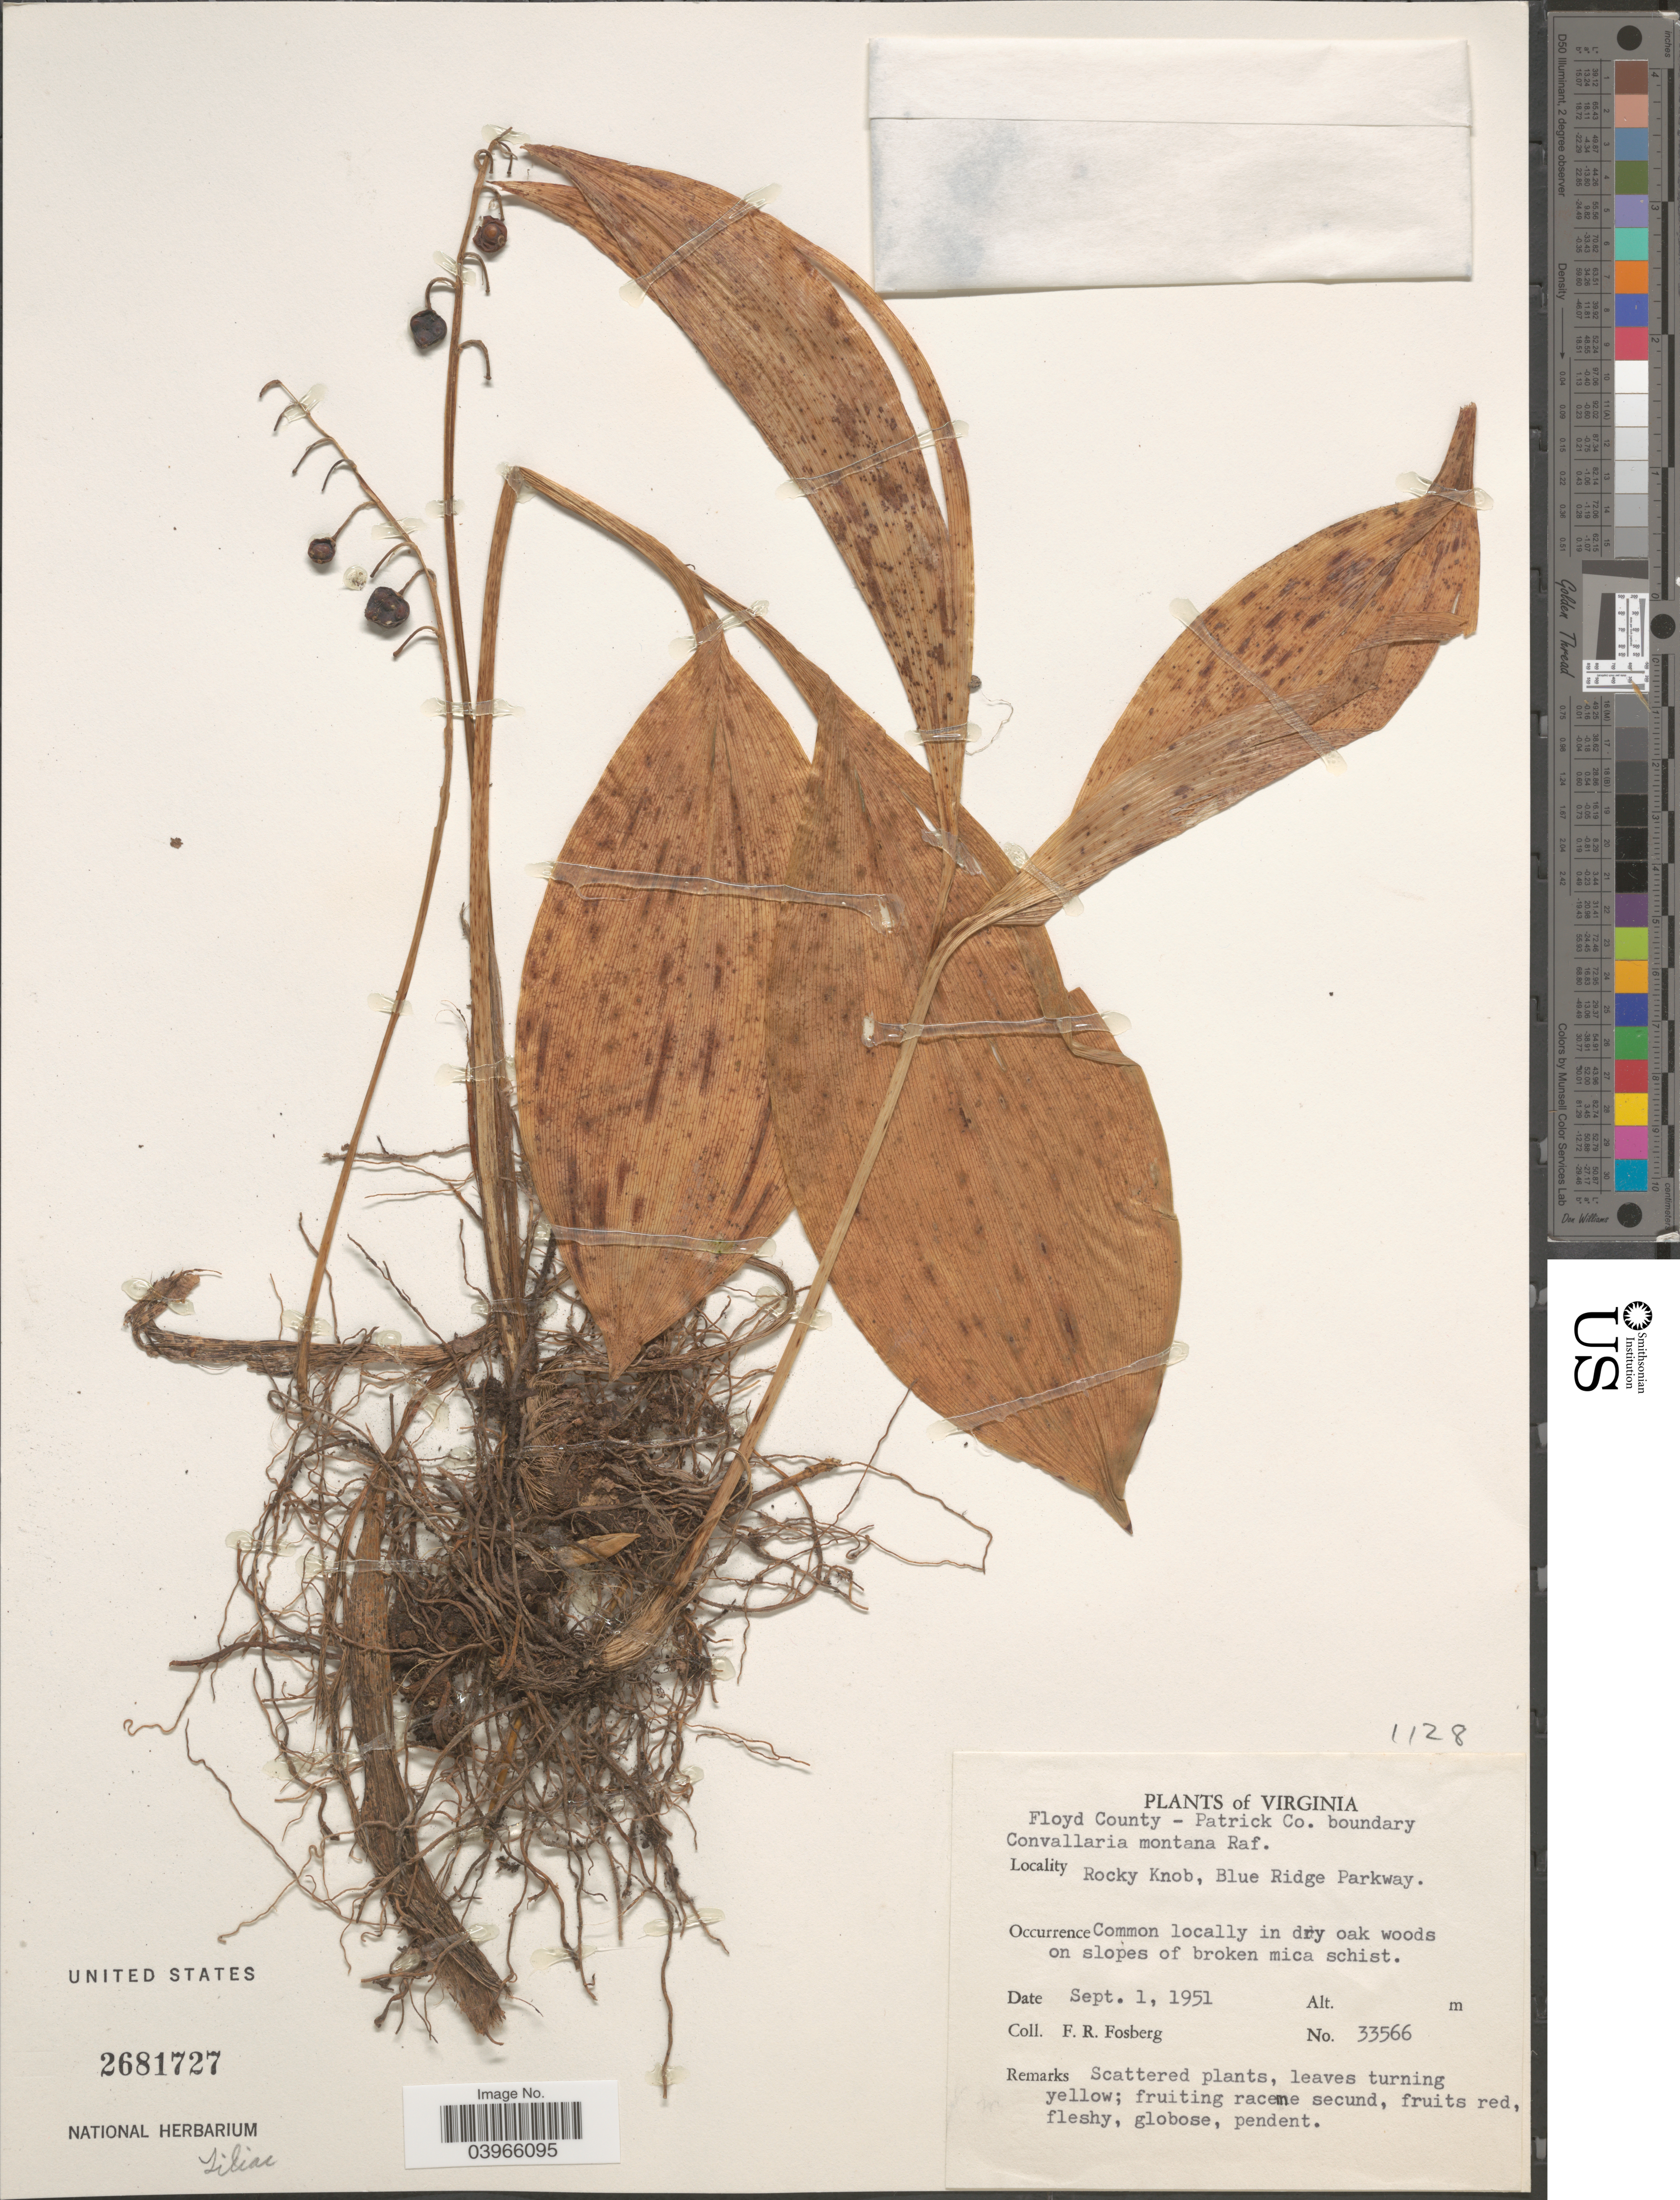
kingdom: Plantae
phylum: Tracheophyta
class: Liliopsida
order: Asparagales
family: Asparagaceae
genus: Convallaria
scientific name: Convallaria montana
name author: Raf.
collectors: F. R. Fosberg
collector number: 33566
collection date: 1951-09-01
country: United States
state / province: Virginia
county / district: Floyd / Patrick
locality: Floyd County - Patrick Co. boundary. Rocky Knob, Blue Ridge Parkway.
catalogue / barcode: US 2681727